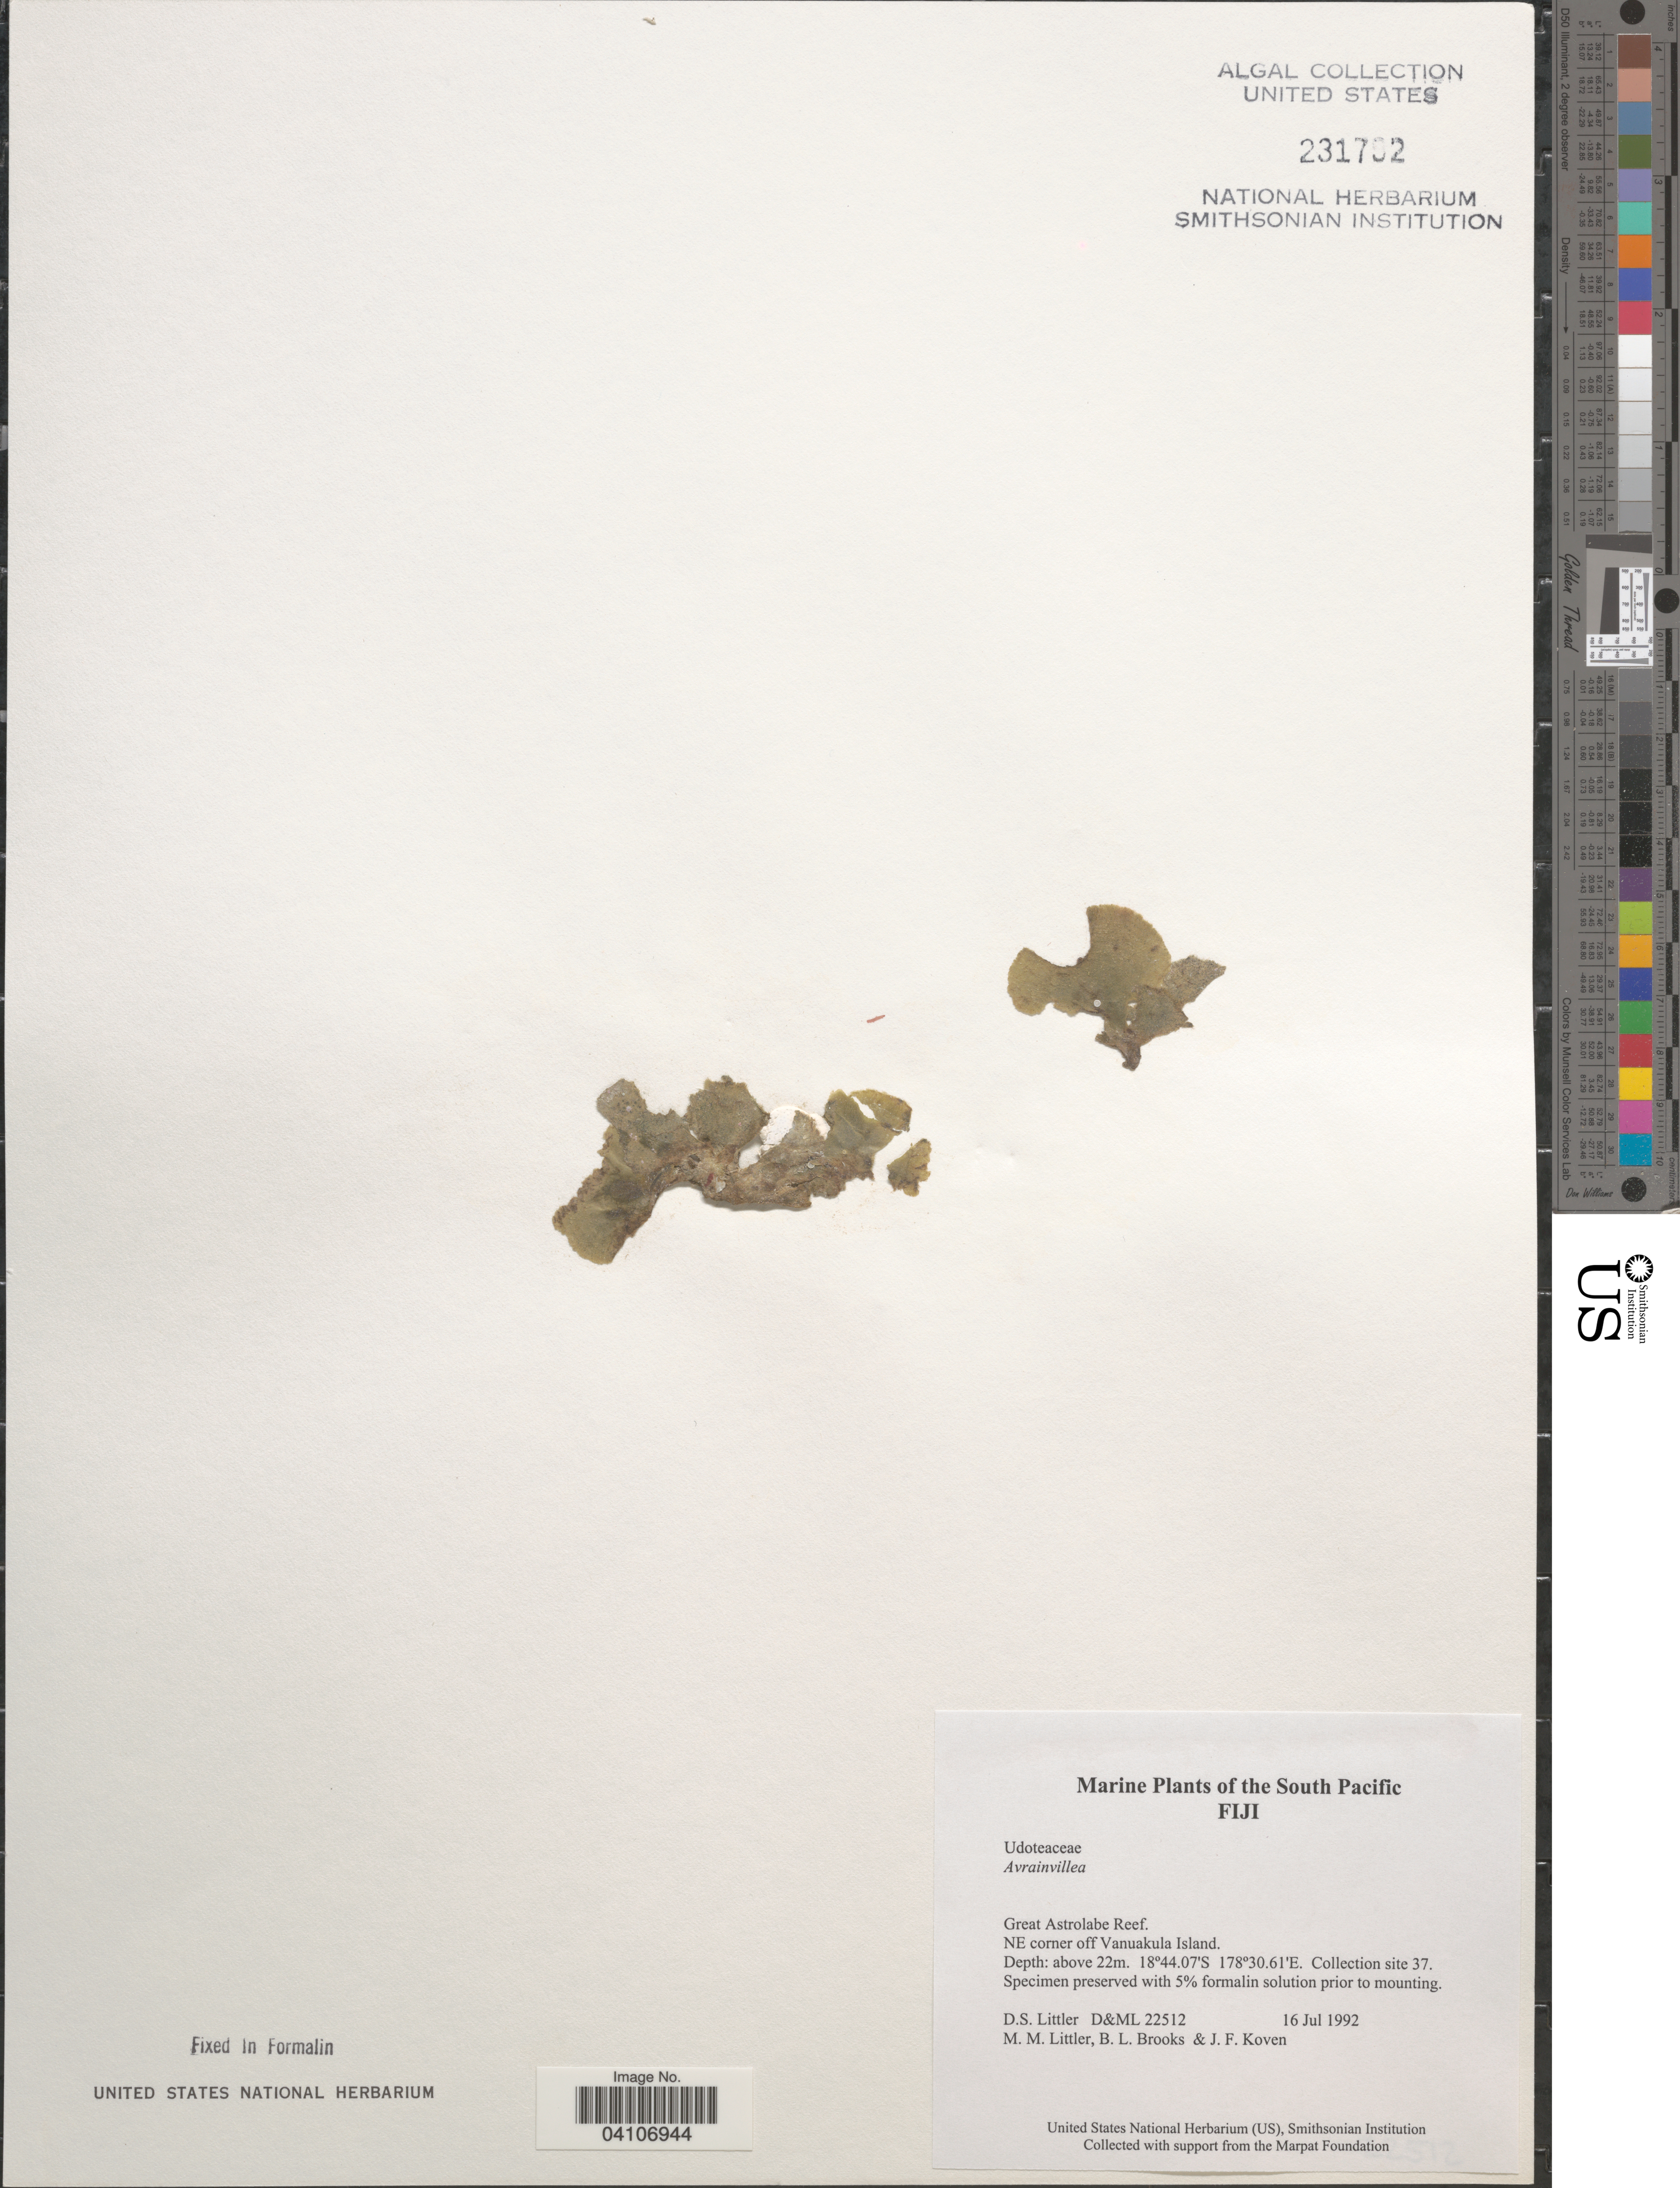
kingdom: Plantae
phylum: Chlorophyta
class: Ulvophyceae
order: Bryopsidales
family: Dichotomosiphonaceae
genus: Avrainvillea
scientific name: Avrainvillea sp.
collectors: D. S. Littler, B. Brooks & J. Koven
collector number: D&ML22512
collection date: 1992-07-16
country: Fiji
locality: Great Astrolabe Reef. NE corner off Vanuakula Island. Collection site 37.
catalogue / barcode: US 231792